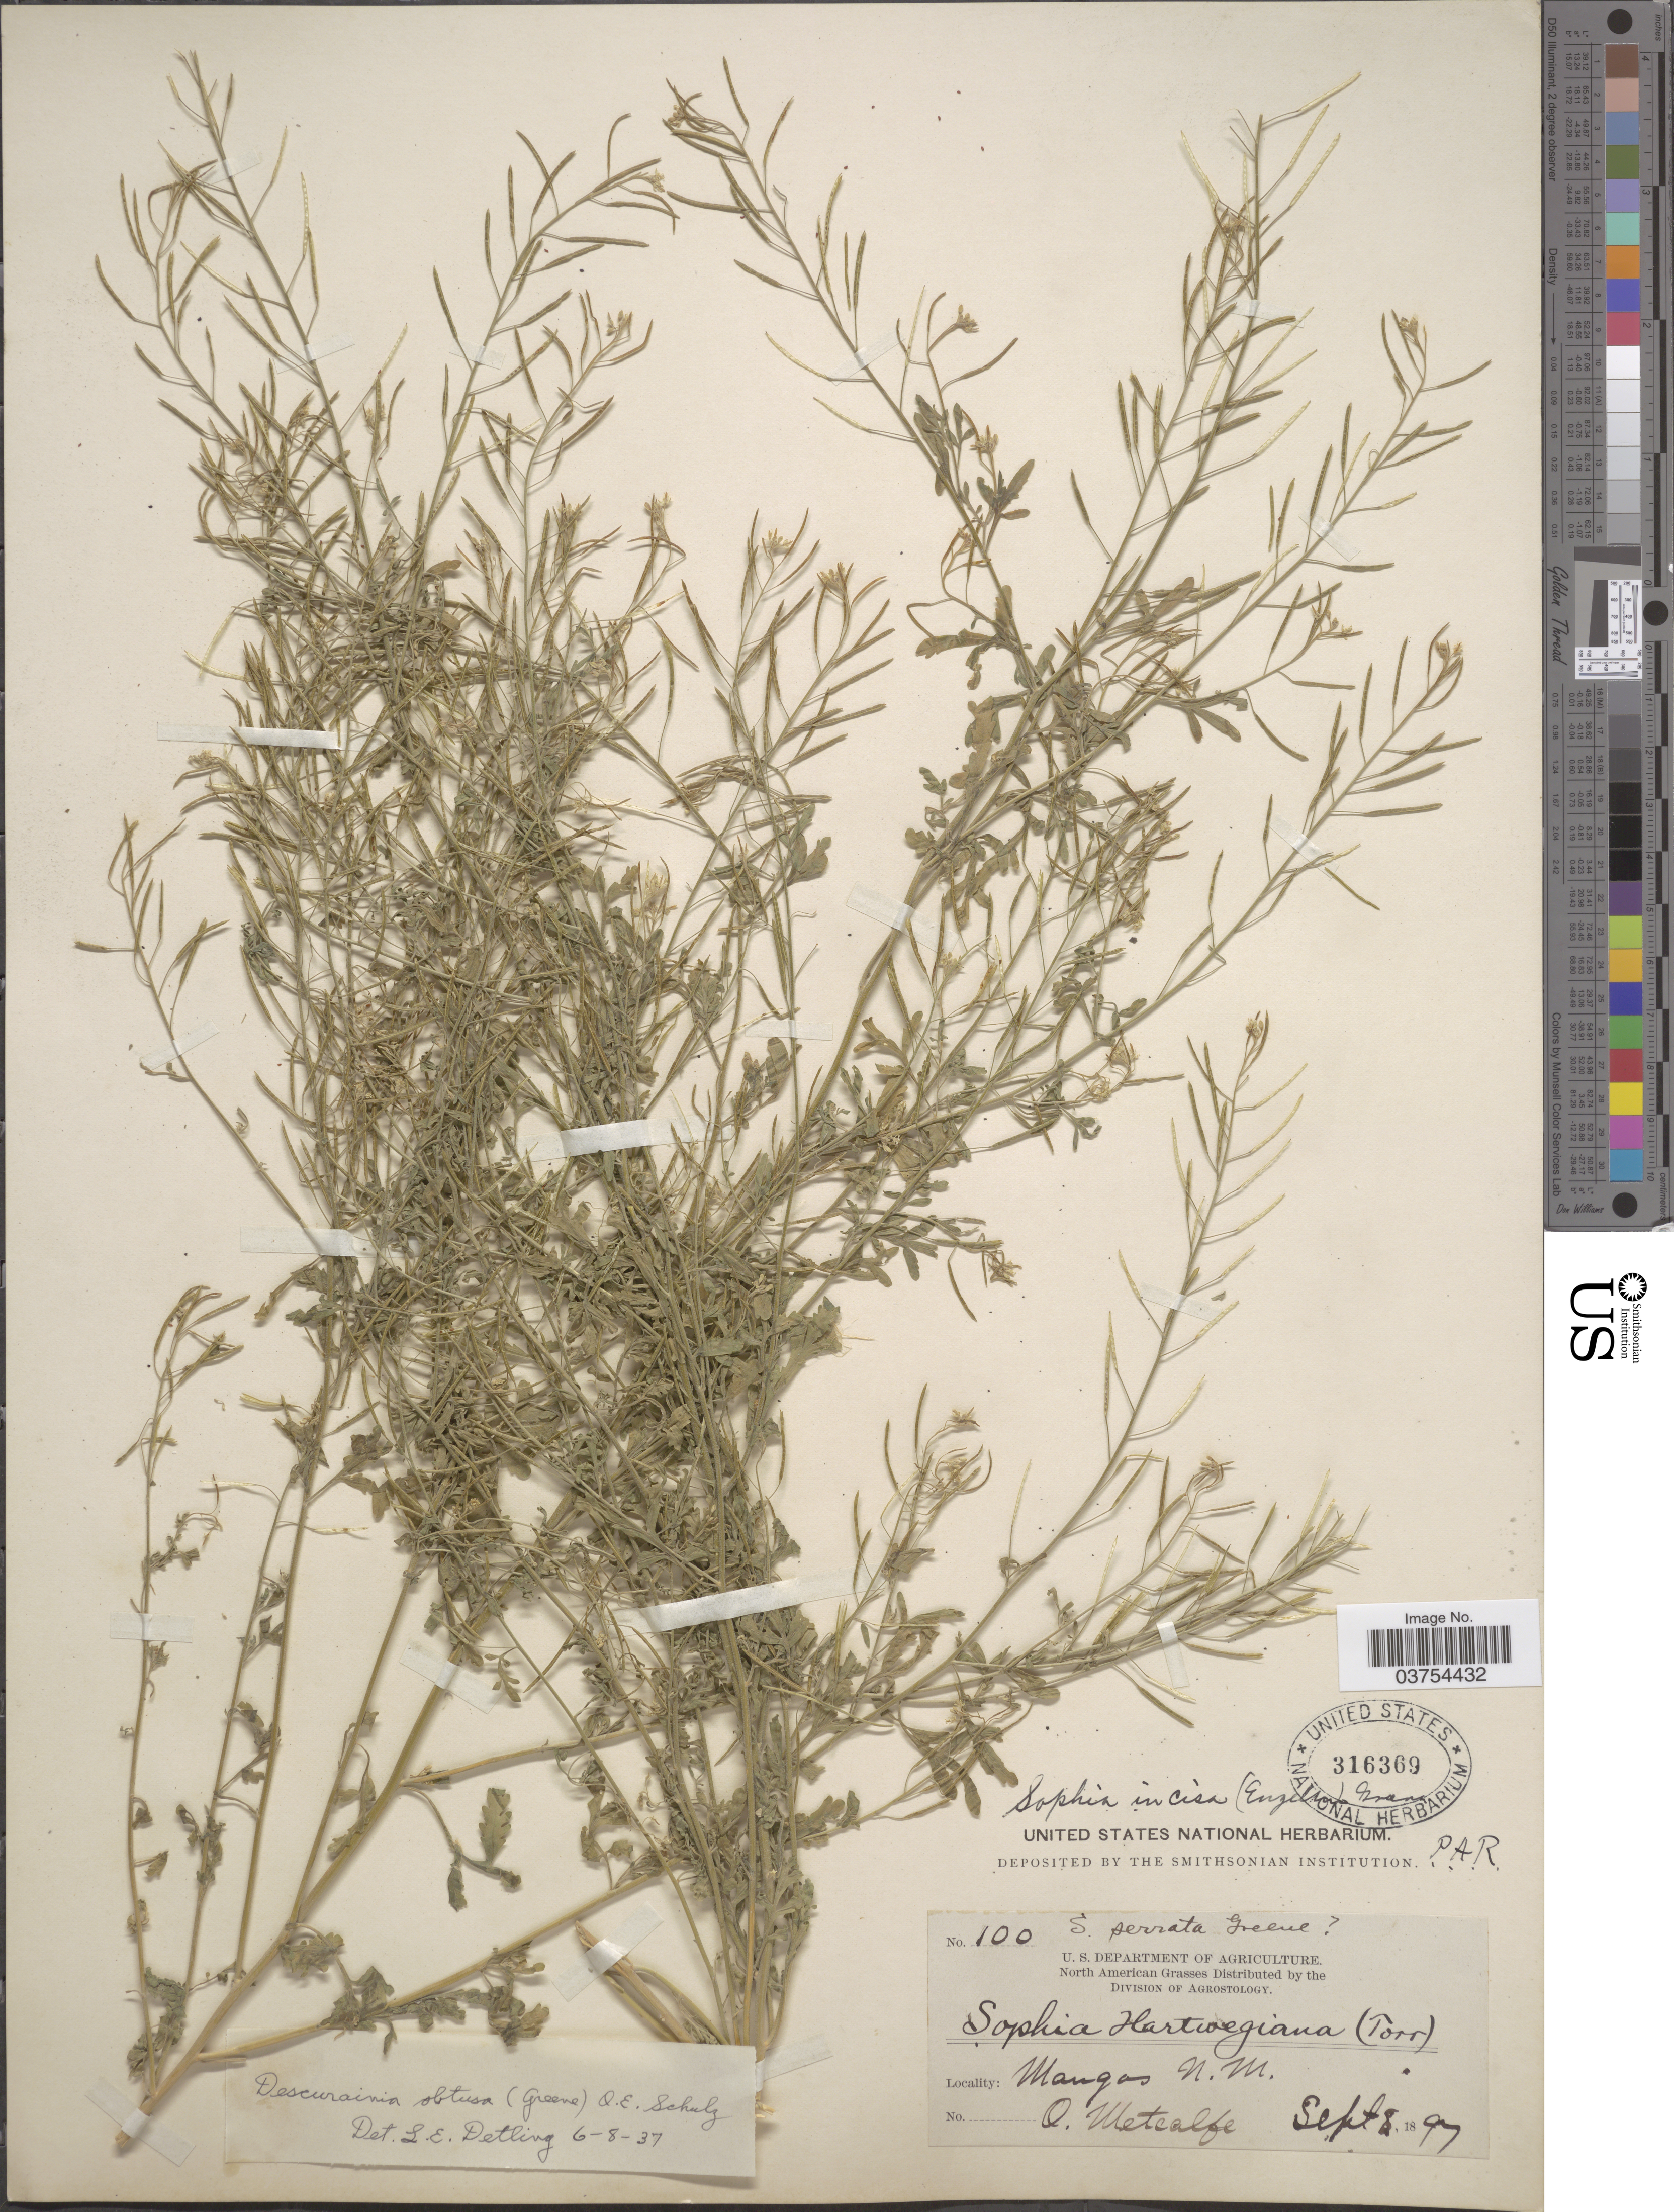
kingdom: Plantae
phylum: Tracheophyta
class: Magnoliopsida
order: Brassicales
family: Brassicaceae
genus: Descurainia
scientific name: Descurainia obtusa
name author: (Greene & C.A. Mey.) O.E. Schulz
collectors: O. Metcalfe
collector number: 100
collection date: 1897-09-08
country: United States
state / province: New Mexico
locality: Mangas.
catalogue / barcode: US 316369